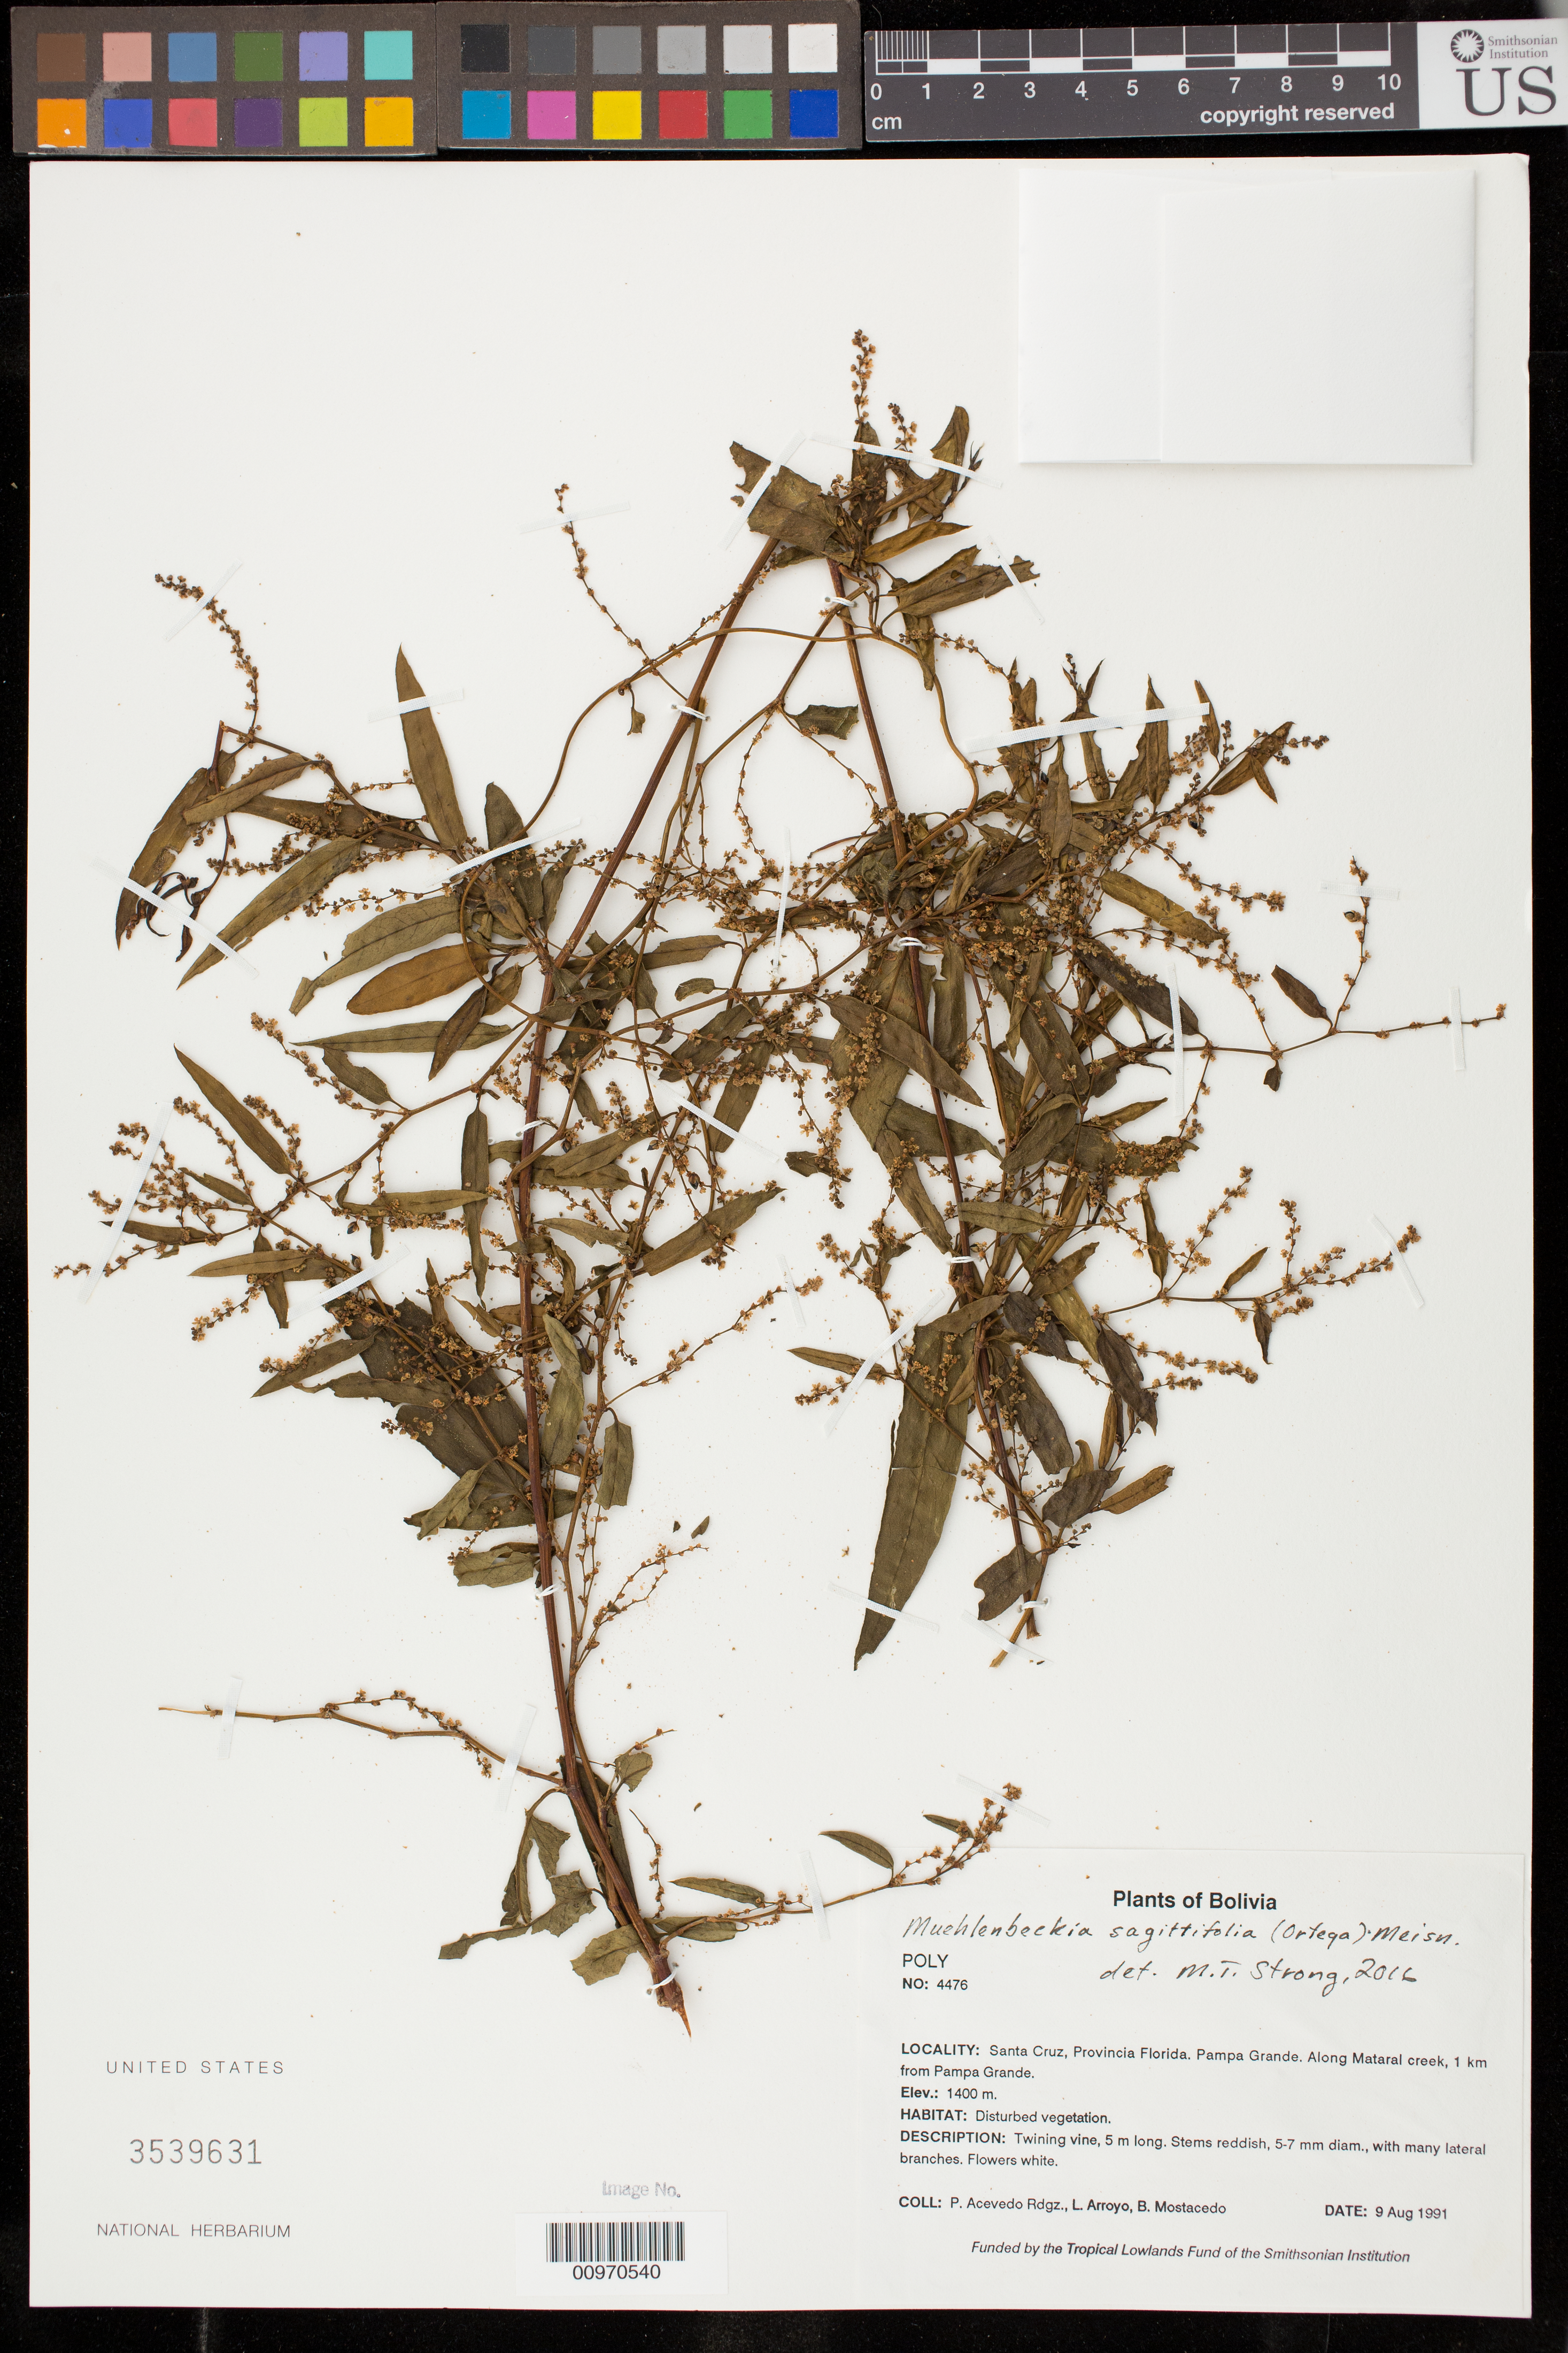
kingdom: Plantae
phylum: Tracheophyta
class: Magnoliopsida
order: Caryophyllales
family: Polygonaceae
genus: Muehlenbeckia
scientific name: Muehlenbeckia sagittifolia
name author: (Ortega) Meisn.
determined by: Strong, M. T., (US), Smithsonian Institution - National Museum of Natural History (UNITED STATES)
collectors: P. Acevedo-Rodr., L. Arroyo & B. Mostacedo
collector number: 4476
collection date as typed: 09 Aug 1991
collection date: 1991-08-09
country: Bolivia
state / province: Santa Cruz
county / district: Florida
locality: Pampa Grande. Along Mataral creek, 1 km from Pampa Grande.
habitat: Disturbed vegetation.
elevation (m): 1400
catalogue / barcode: US 3539631